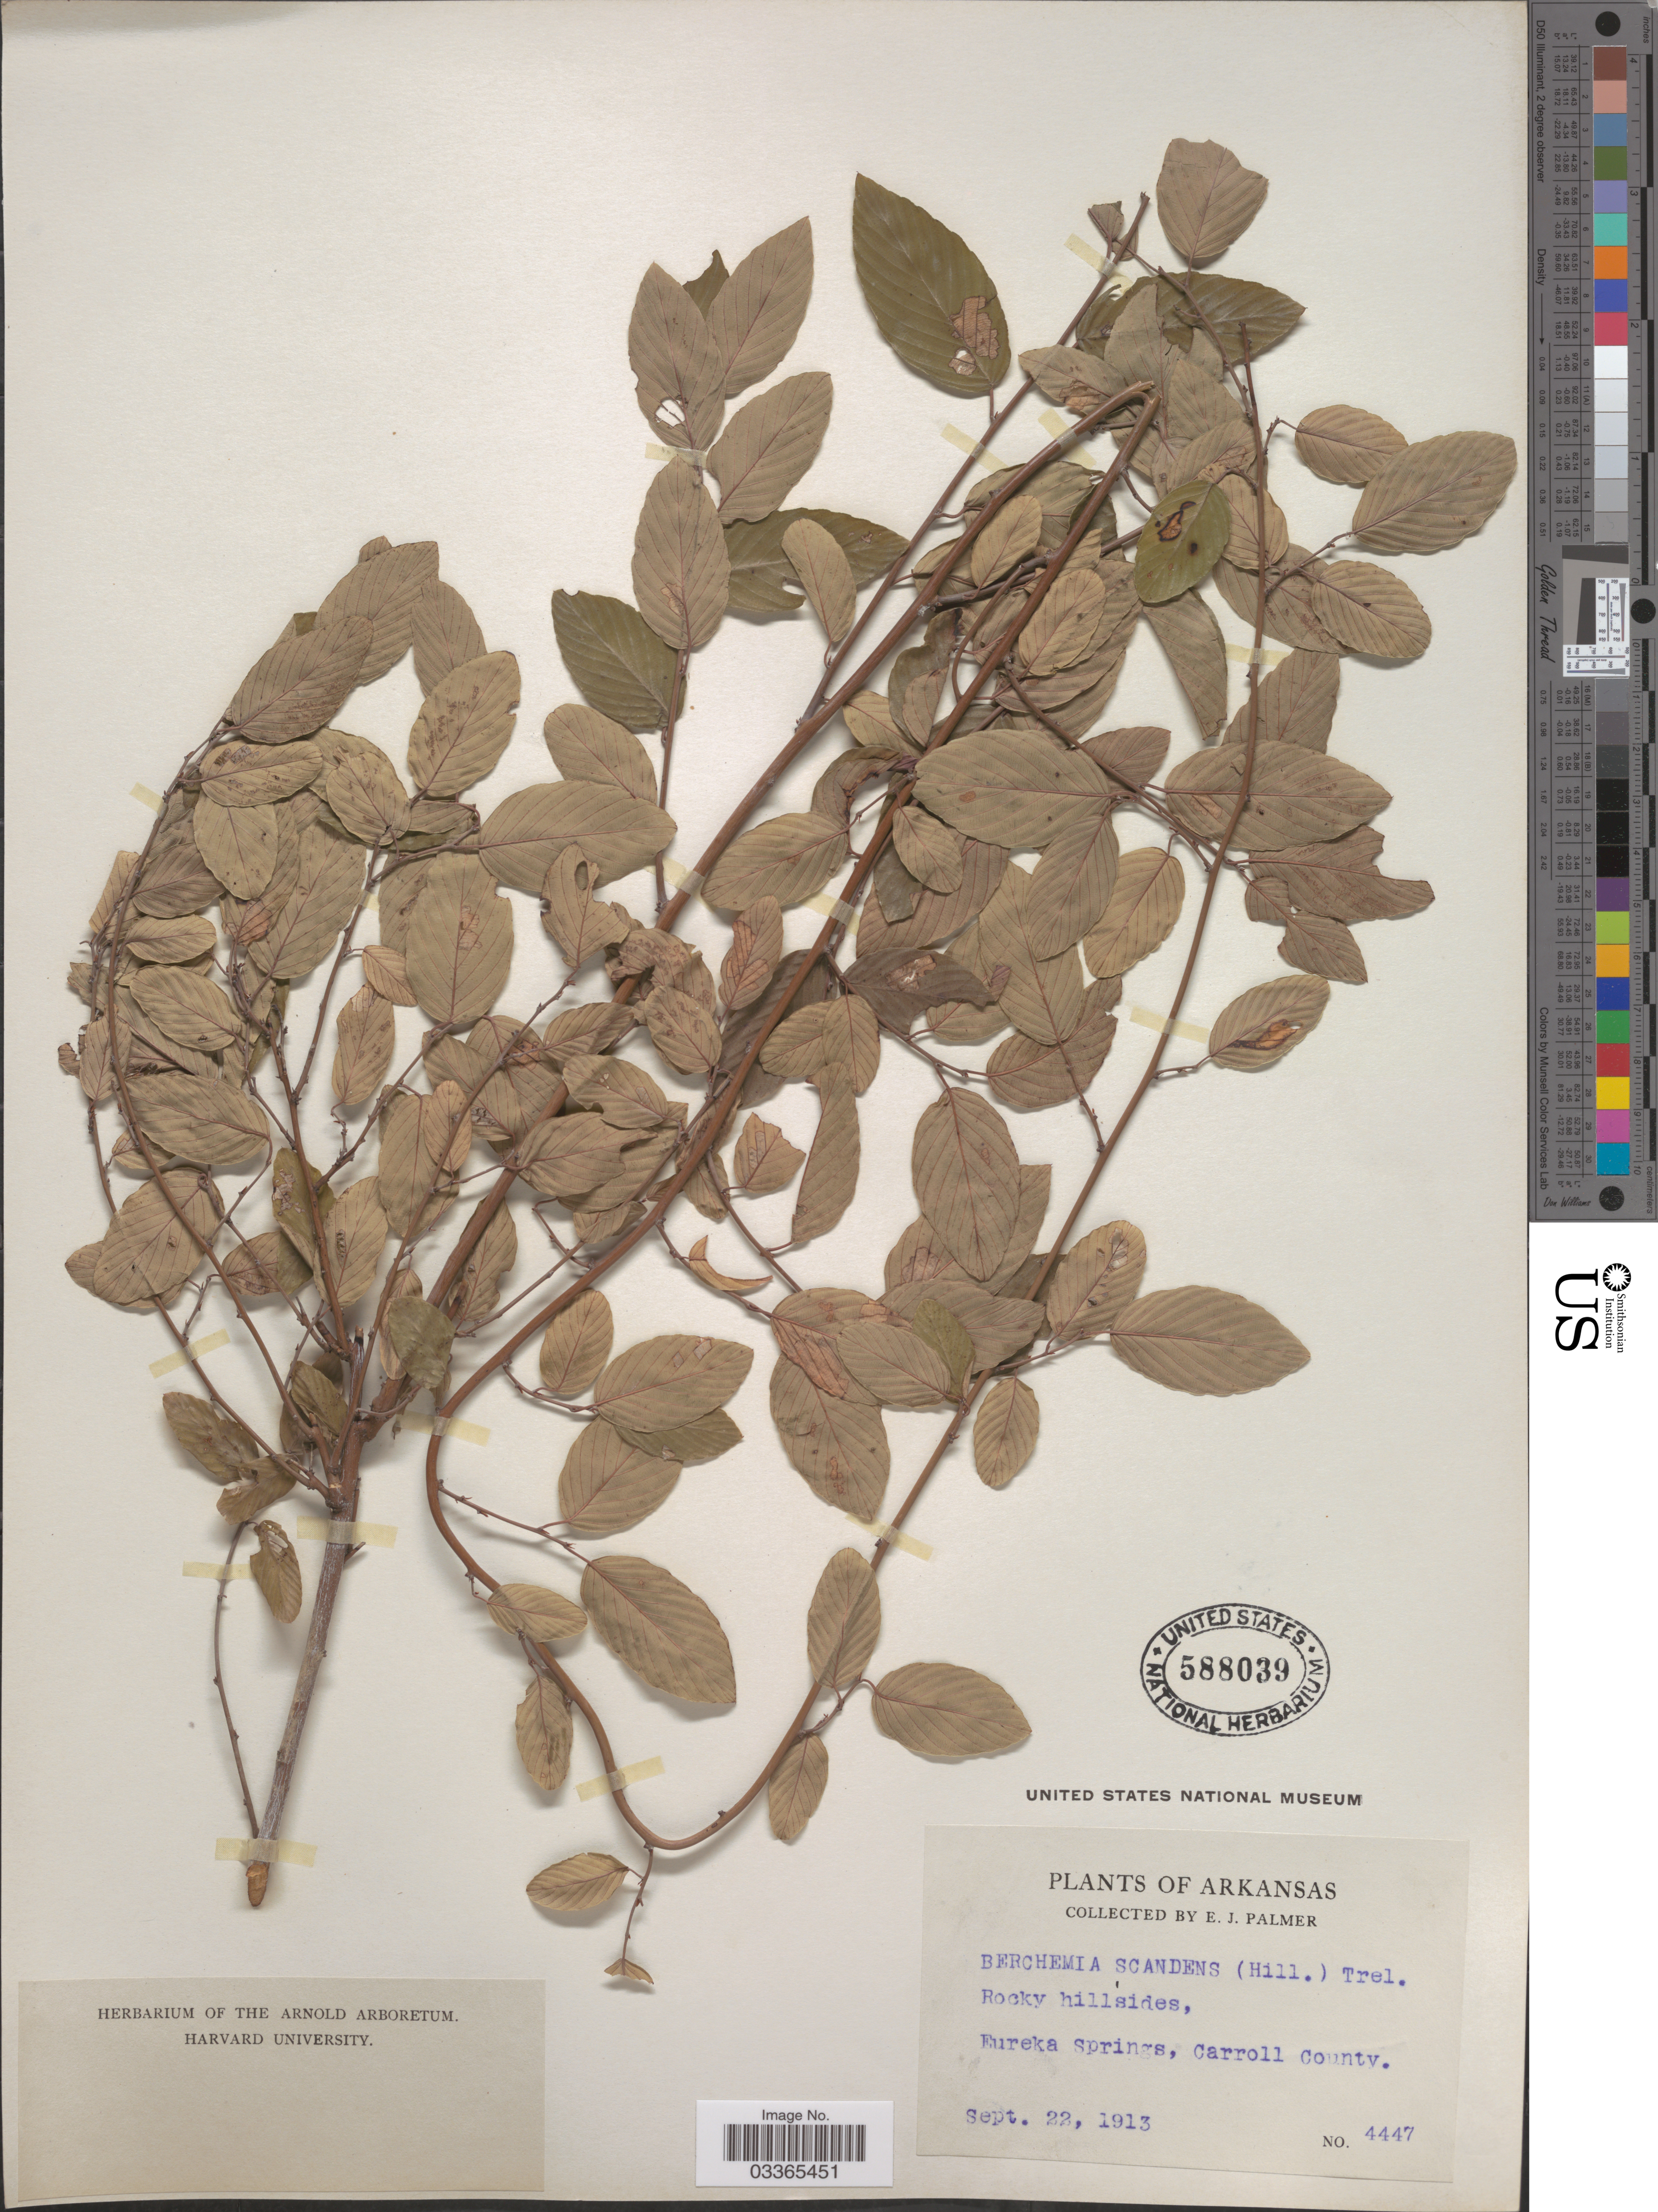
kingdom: Plantae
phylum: Tracheophyta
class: Magnoliopsida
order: Rosales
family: Rhamnaceae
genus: Berchemia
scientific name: Berchemia scandens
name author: (Hill) K. Koch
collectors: E. J. Palmer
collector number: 4447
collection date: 1913-09-22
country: United States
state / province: Arkansas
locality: Eureka Springs, Carroll County.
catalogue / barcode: US 588039